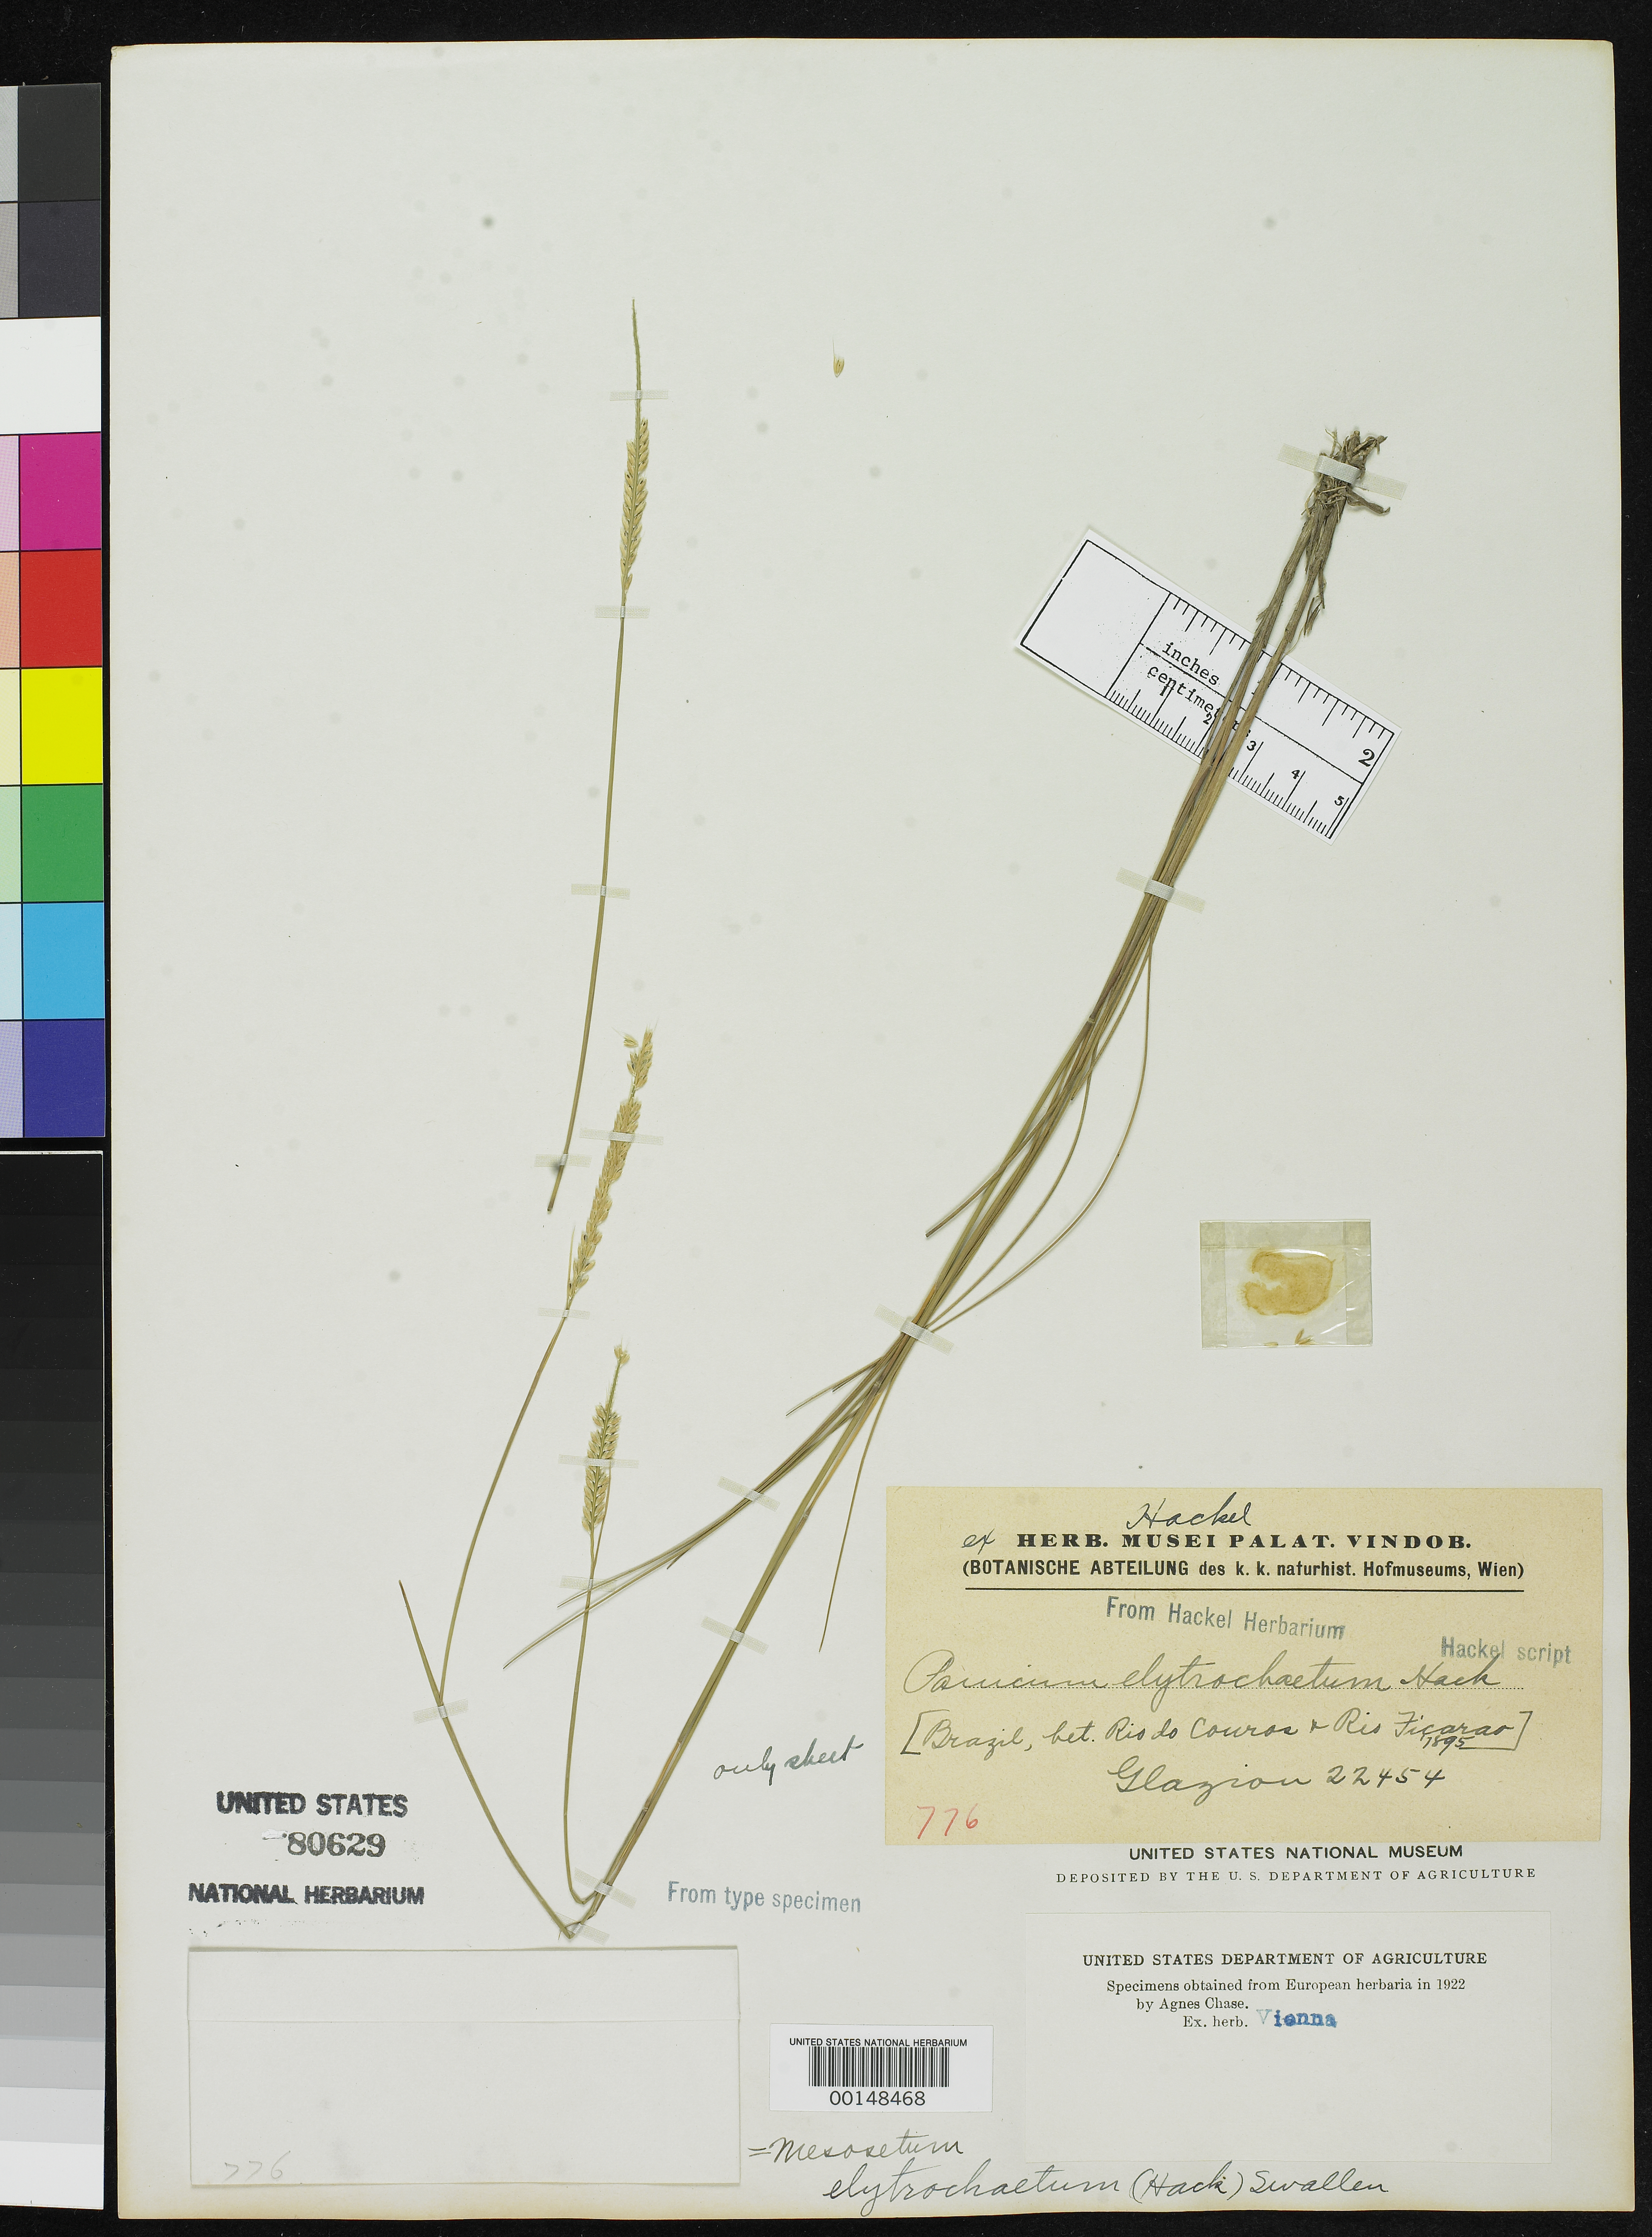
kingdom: Plantae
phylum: Tracheophyta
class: Liliopsida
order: Poales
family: Poaceae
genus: Panicum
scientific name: Panicum elytrochaetum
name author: Hack.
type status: Type Fragment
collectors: A. F. M. Glaziou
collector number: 22454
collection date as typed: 18 Jan 1895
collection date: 1895-01-18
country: Brazil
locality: Between Rio do Couros and Rio Ficarao.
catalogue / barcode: US 80629